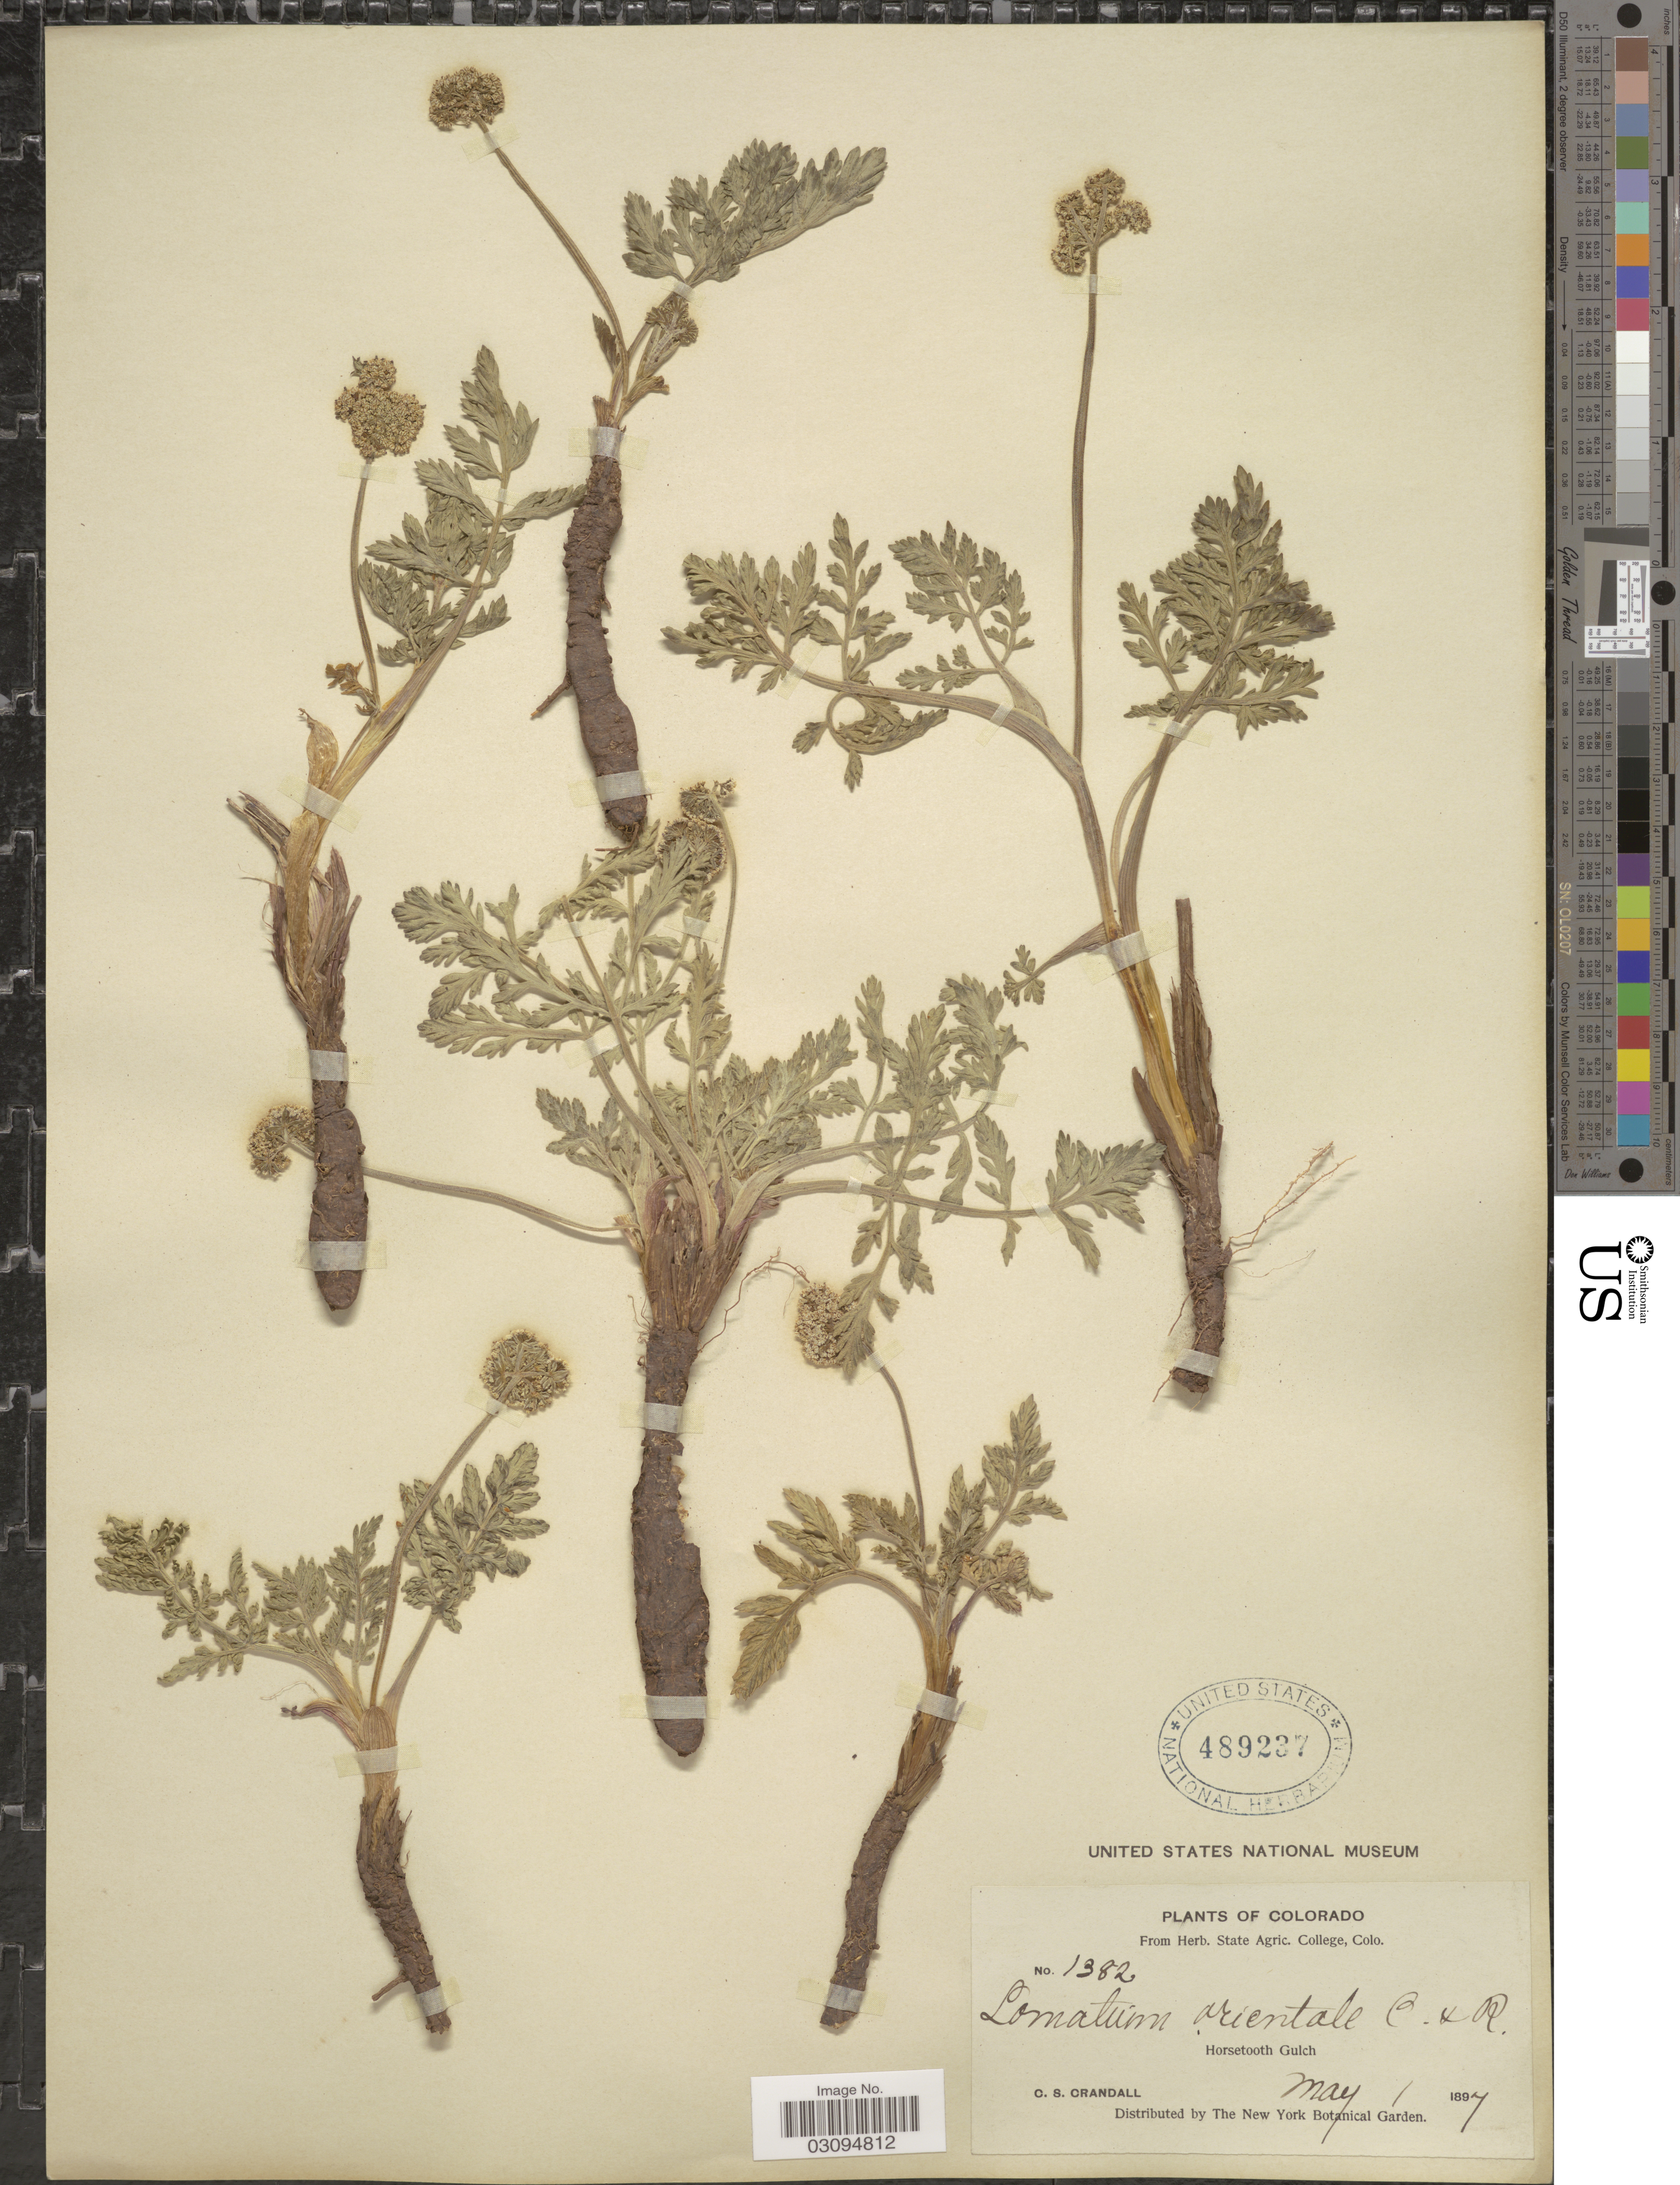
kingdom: Plantae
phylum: Tracheophyta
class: Magnoliopsida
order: Apiales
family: Apiaceae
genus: Lomatium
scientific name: Lomatium orientale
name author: J.M. Coult. & Rose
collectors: C. Crandall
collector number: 1382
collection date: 1897-05-01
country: United States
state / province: Colorado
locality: Horsetooth Gulch.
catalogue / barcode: US 489237